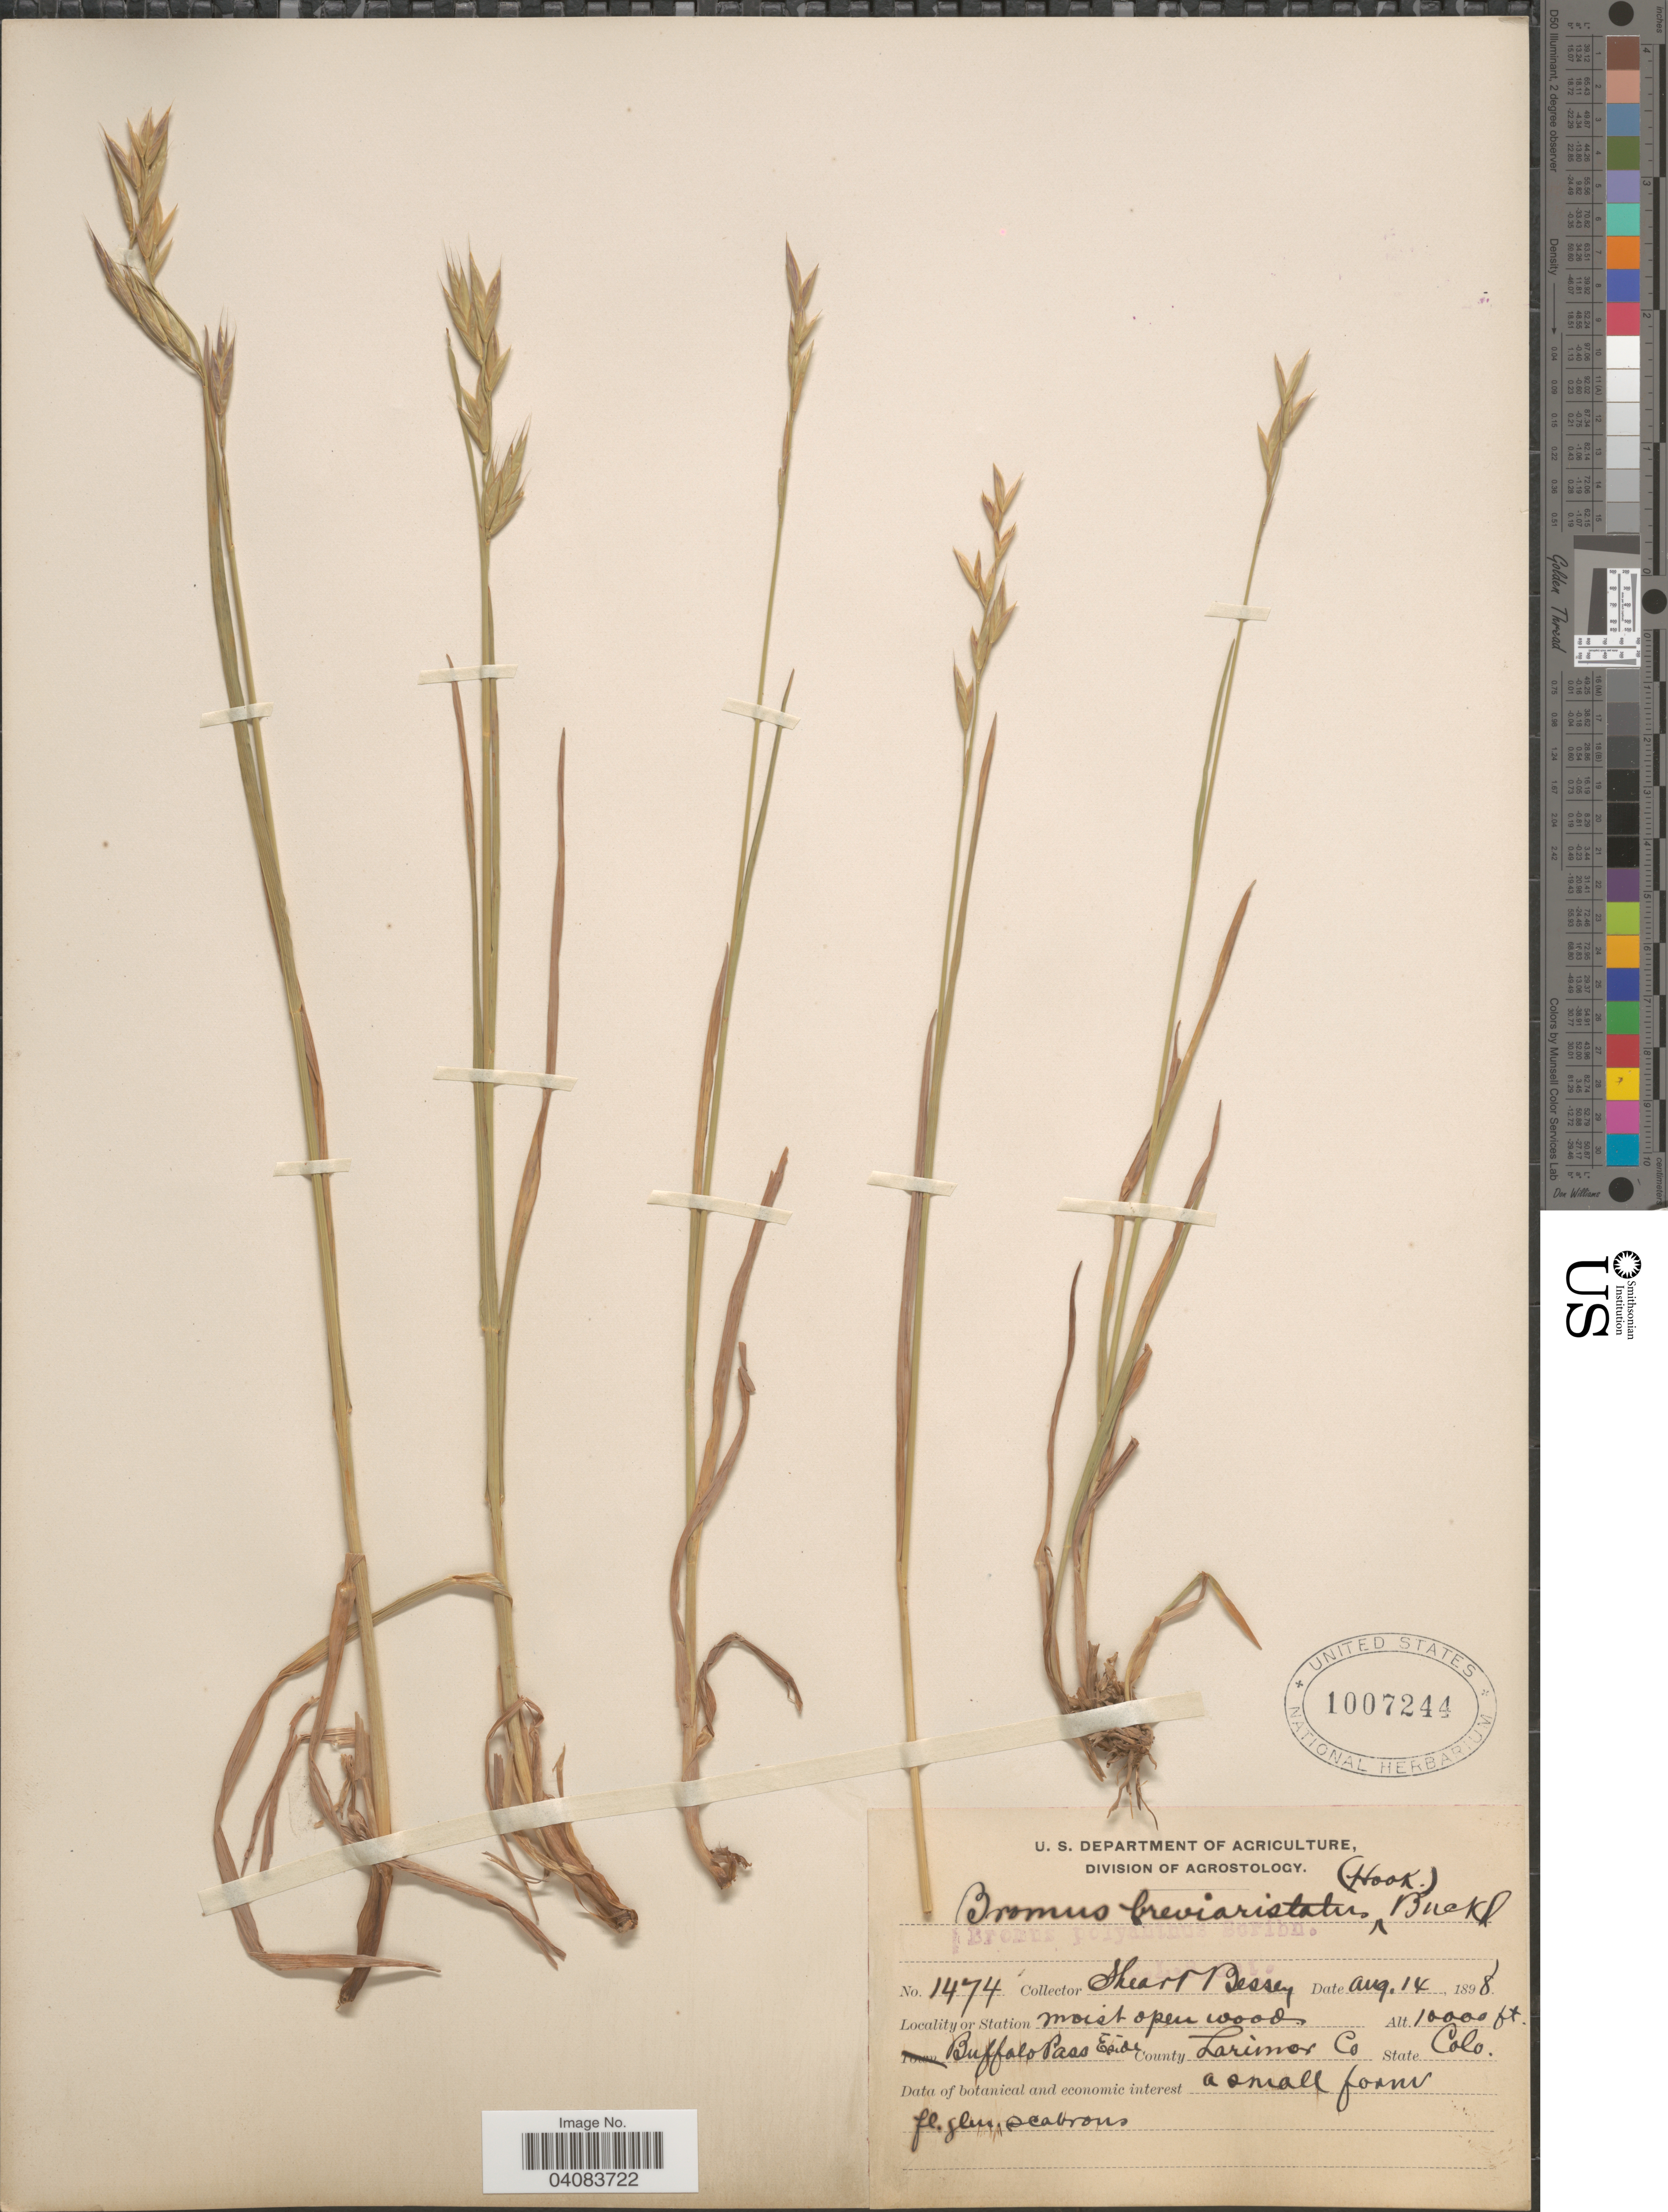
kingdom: Plantae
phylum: Tracheophyta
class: Liliopsida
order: Poales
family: Poaceae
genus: Bromus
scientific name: Bromus polyanthus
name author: Scribn. ex Shear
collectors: -- Shear & -. Bessey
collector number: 1474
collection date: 1898-08-14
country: United States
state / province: Colorado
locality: Buffalo Pass E. side. County Larimer Co.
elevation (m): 3048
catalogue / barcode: US 1007244